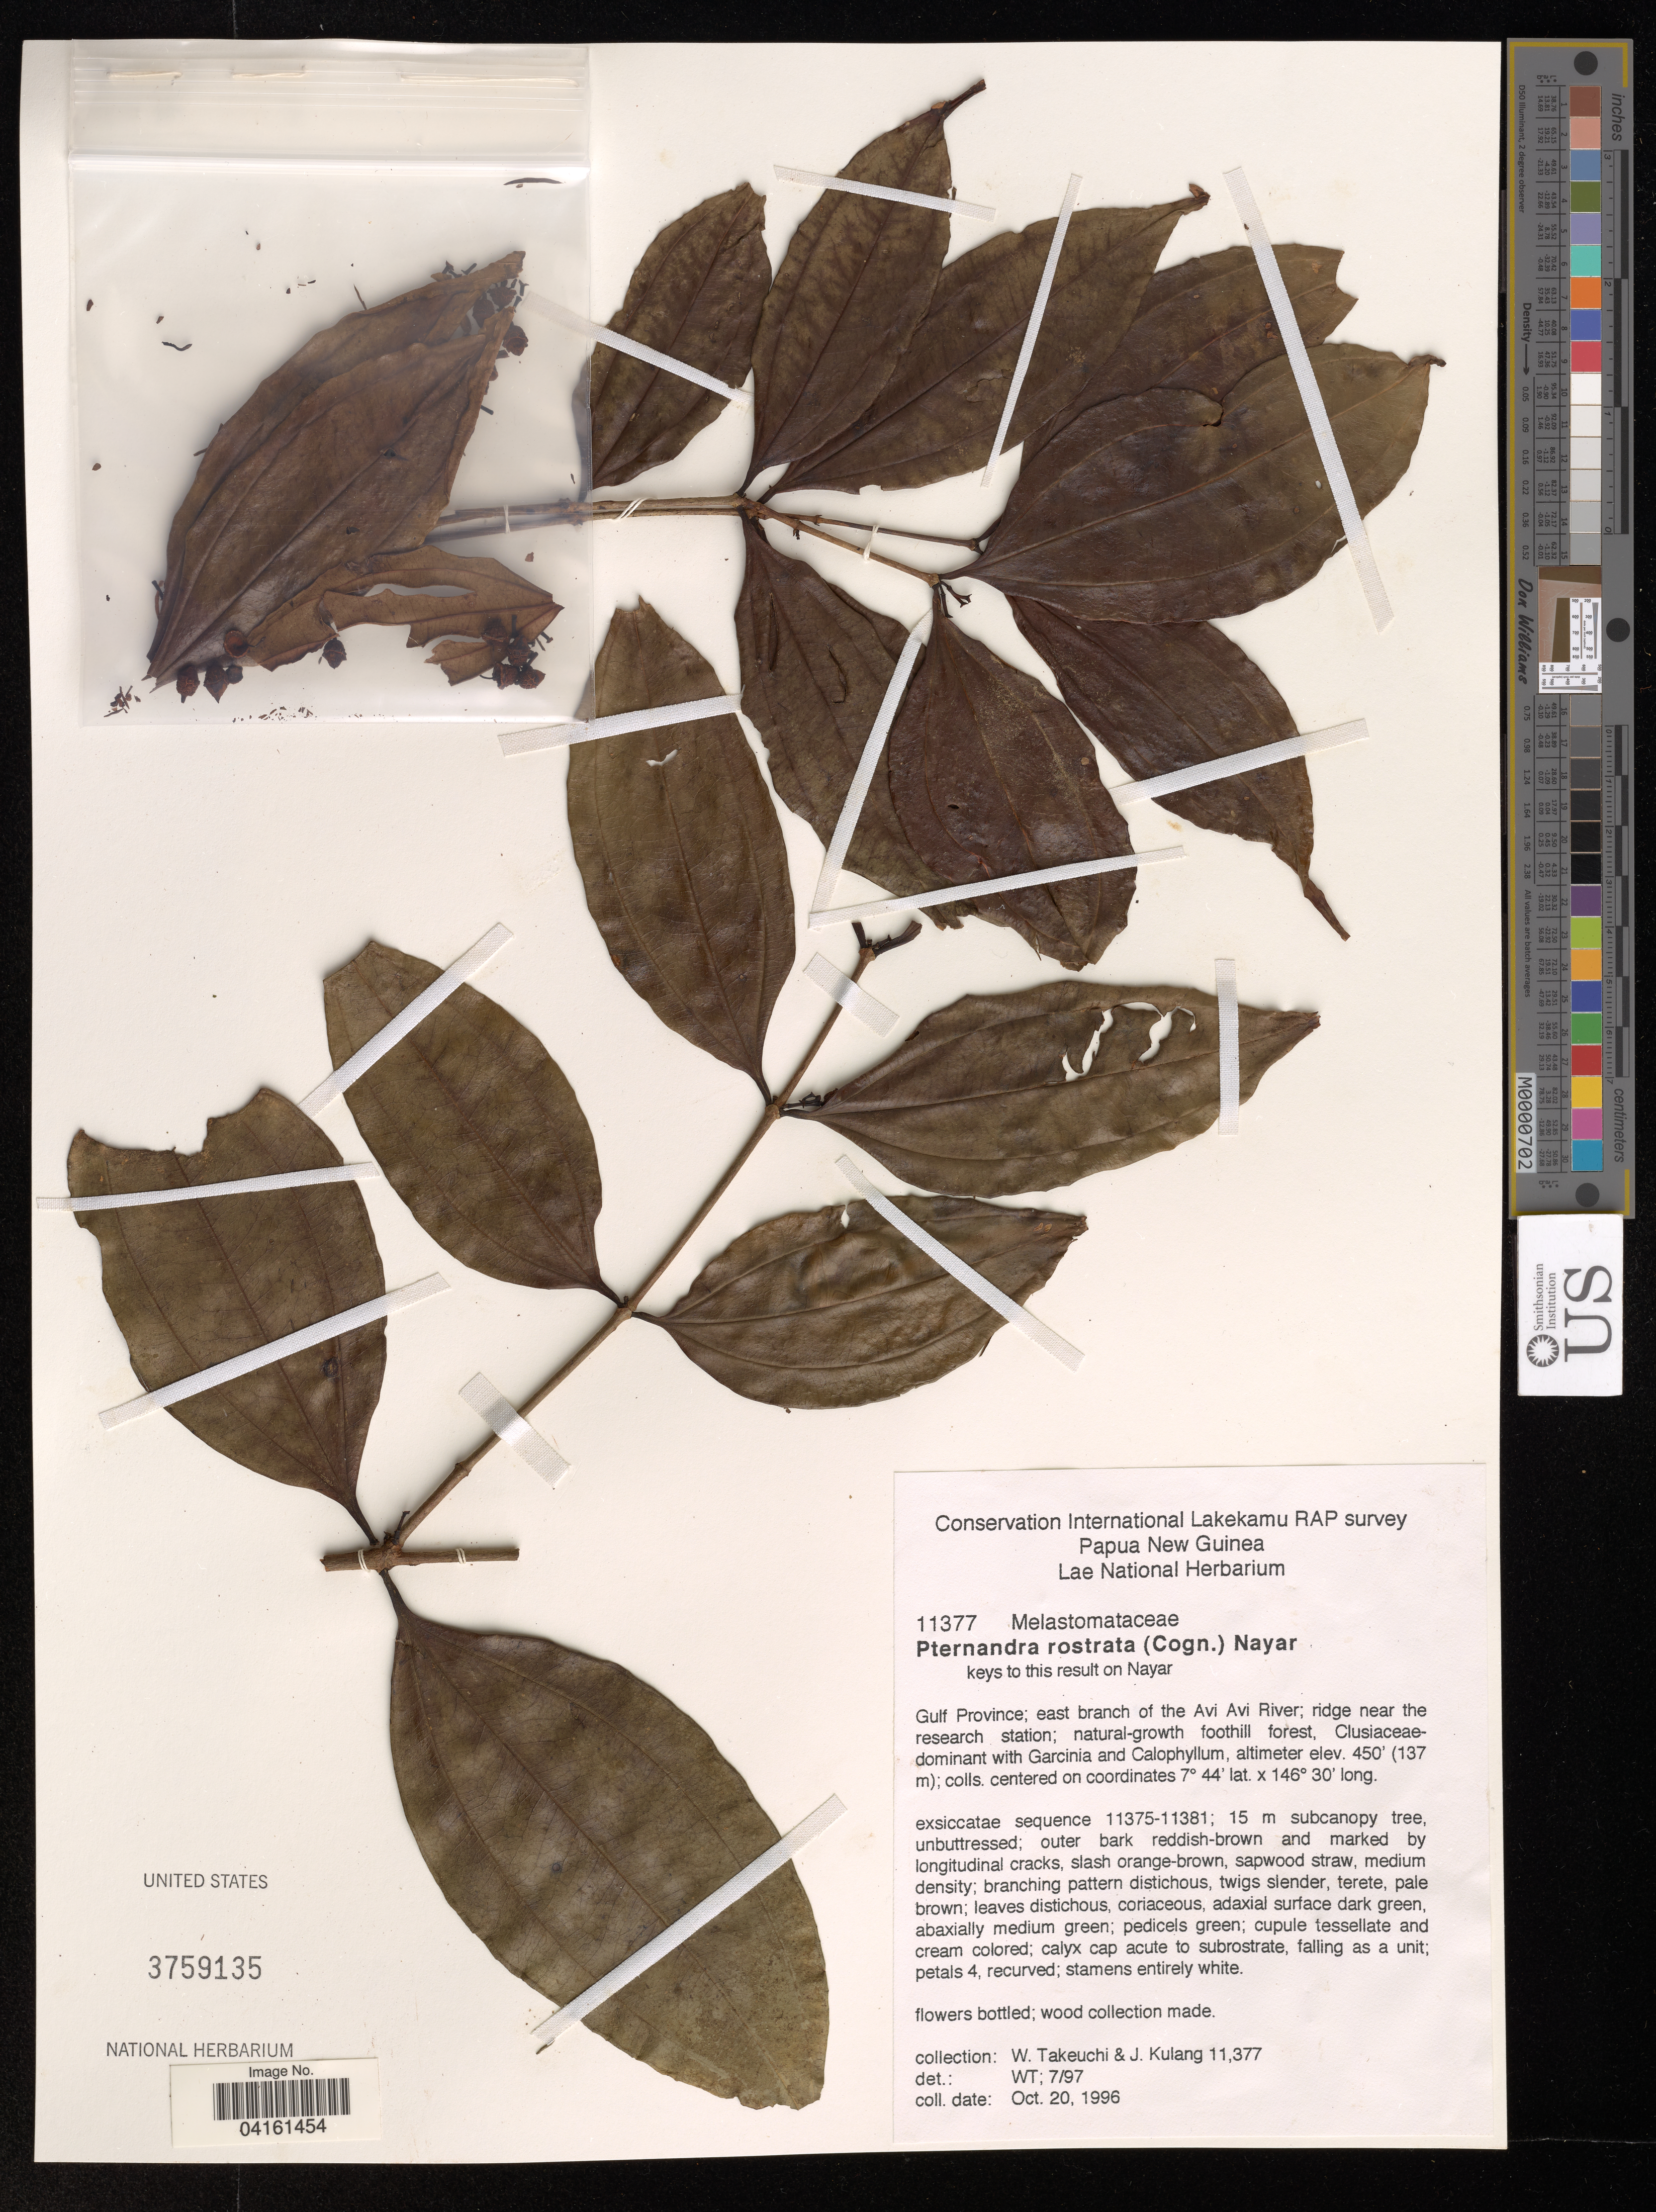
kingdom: Plantae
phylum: Tracheophyta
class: Magnoliopsida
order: Myrtales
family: Melastomataceae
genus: Pternandra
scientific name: Pternandra rostrata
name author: (Cogn.) M.P. Nayar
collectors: W. Takeuchi & J. Kulang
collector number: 11,377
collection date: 1996-10-20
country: Papua New Guinea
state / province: Gulf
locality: Conservation International Lakekamu RAP Survey.? East branch of the Avi Avi River; near the research station.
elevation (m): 137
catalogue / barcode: US 3759135